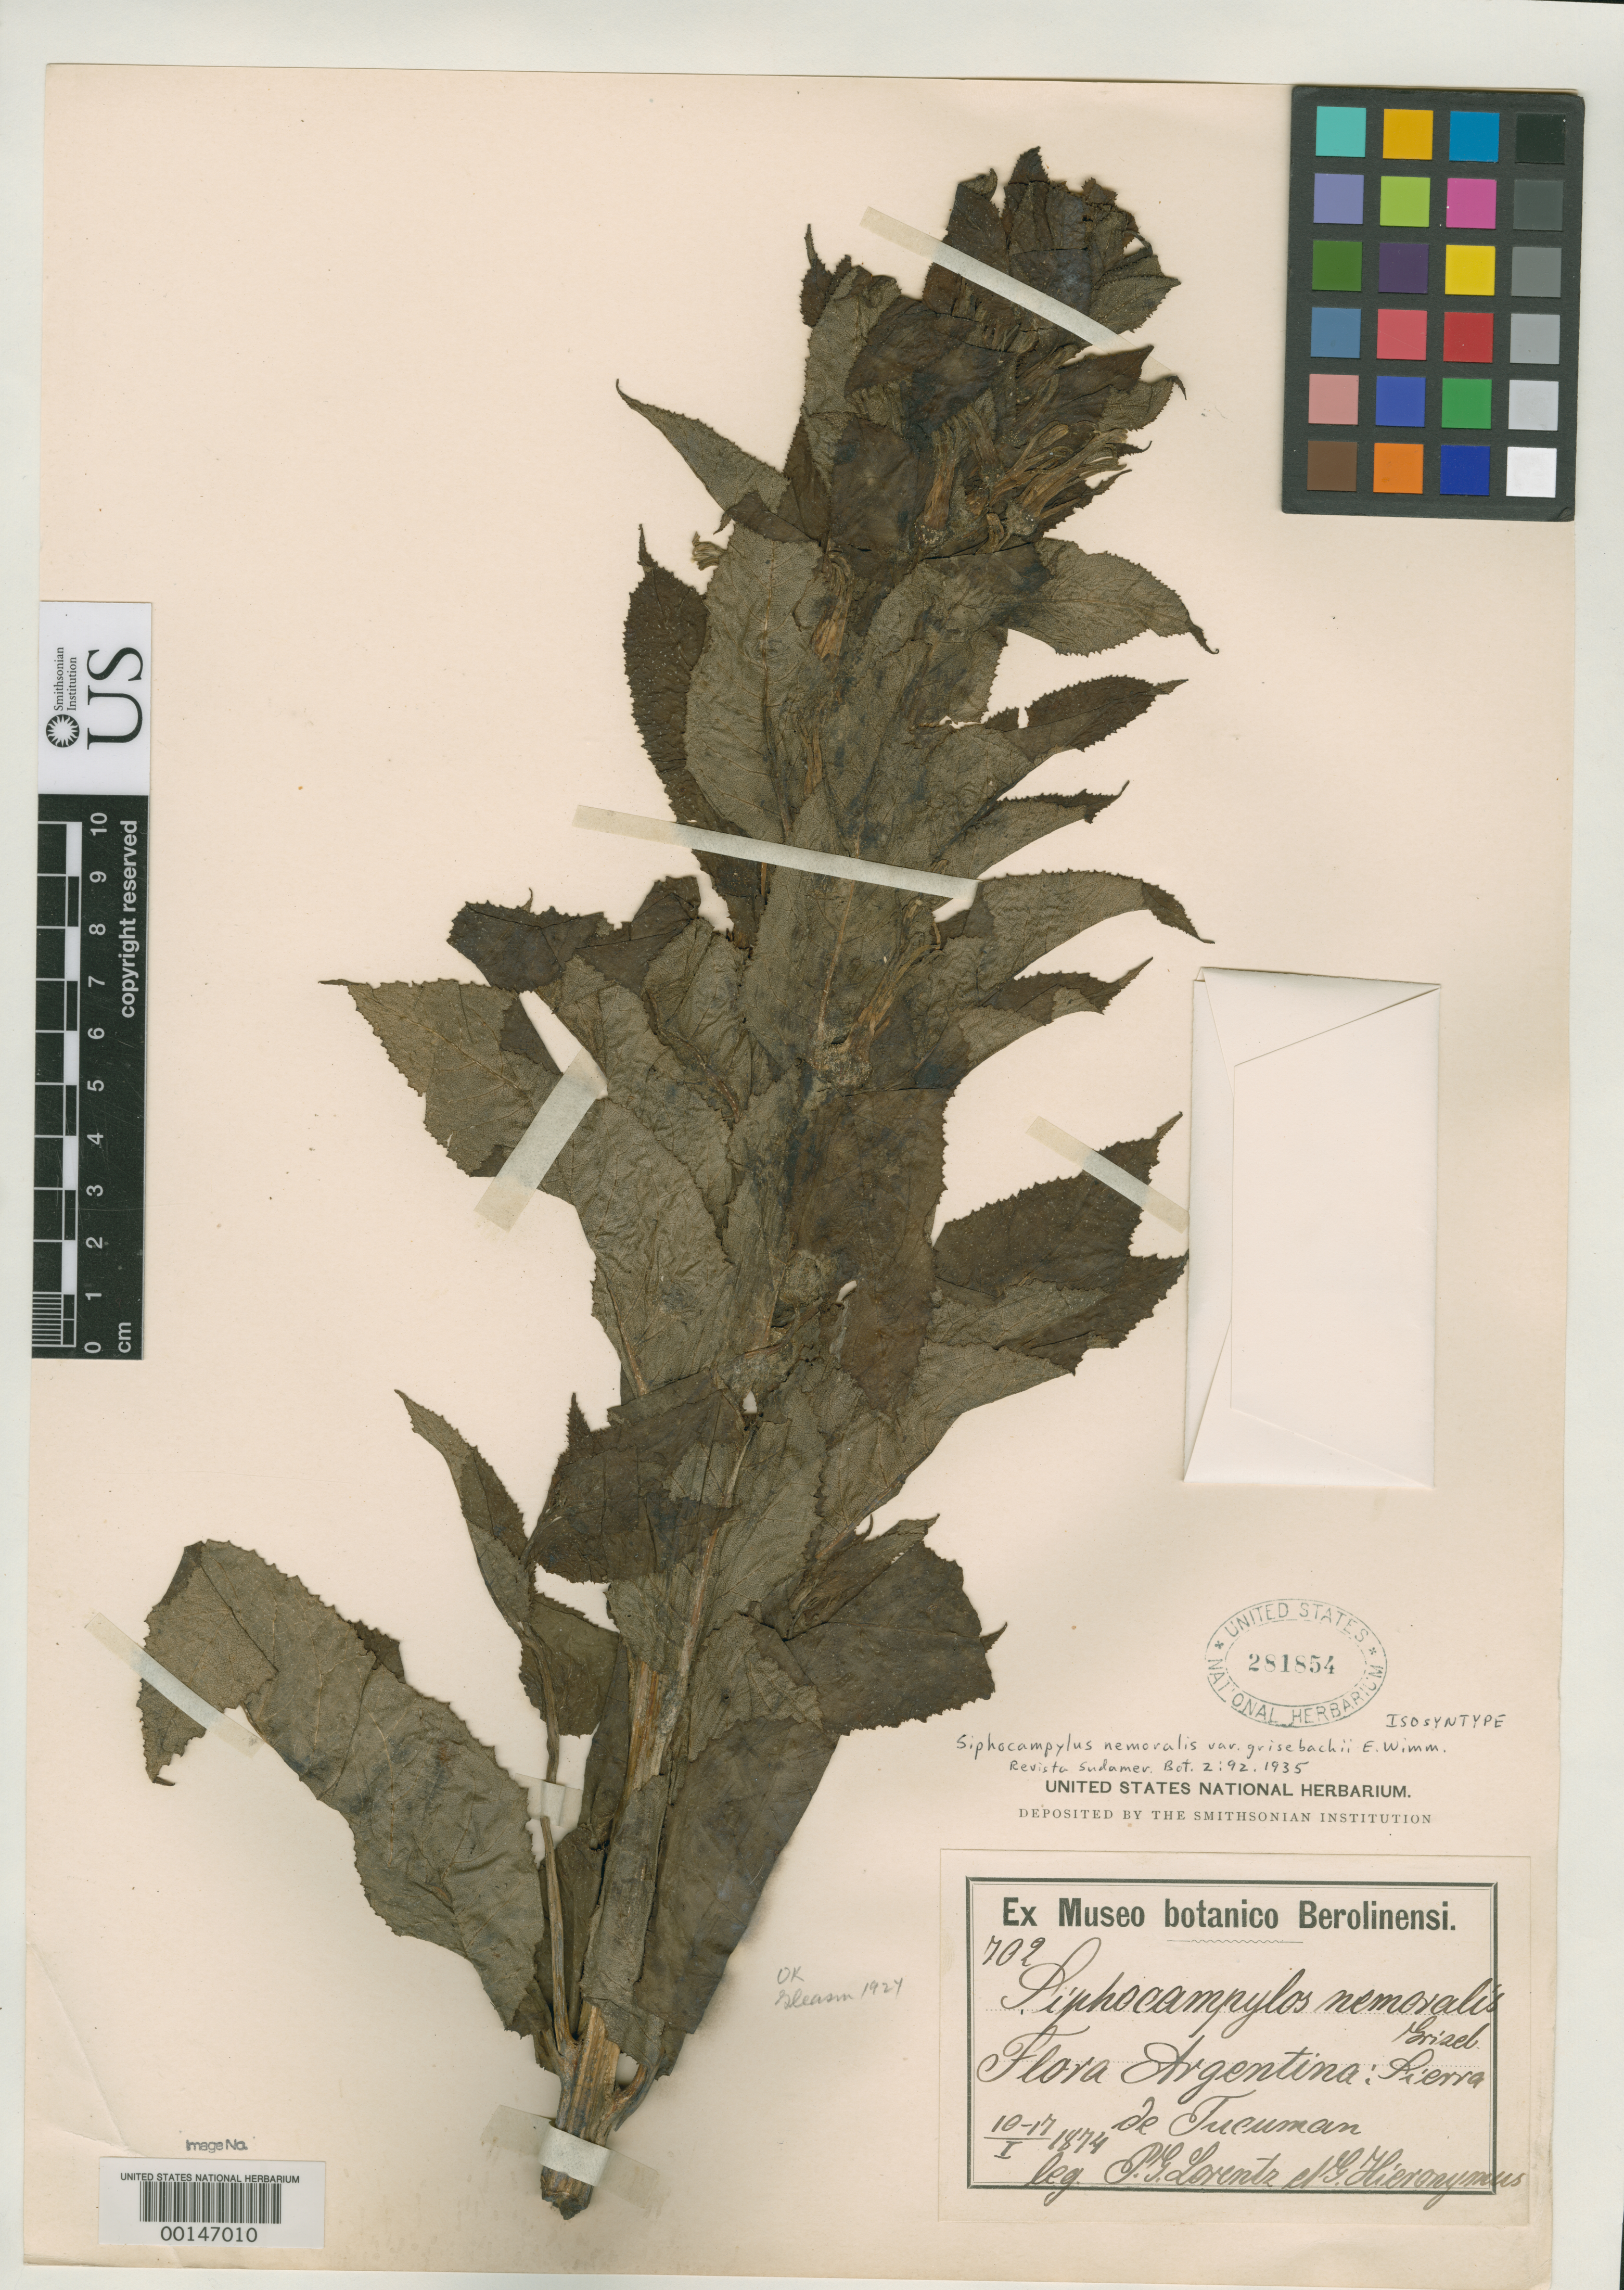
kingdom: Plantae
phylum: Tracheophyta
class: Magnoliopsida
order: Asterales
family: Campanulaceae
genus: Siphocampylus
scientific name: Siphocampylus nemoralis var. grisebachii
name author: E. Wimm.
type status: Isosyntype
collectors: P. G. Lorentz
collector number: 702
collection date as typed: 10 Jan 1874 to 17 Jan 1874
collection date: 1874-01-10/1874-01-17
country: Argentina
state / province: Tucumán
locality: Sierra de Tucuman.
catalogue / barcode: US 281854